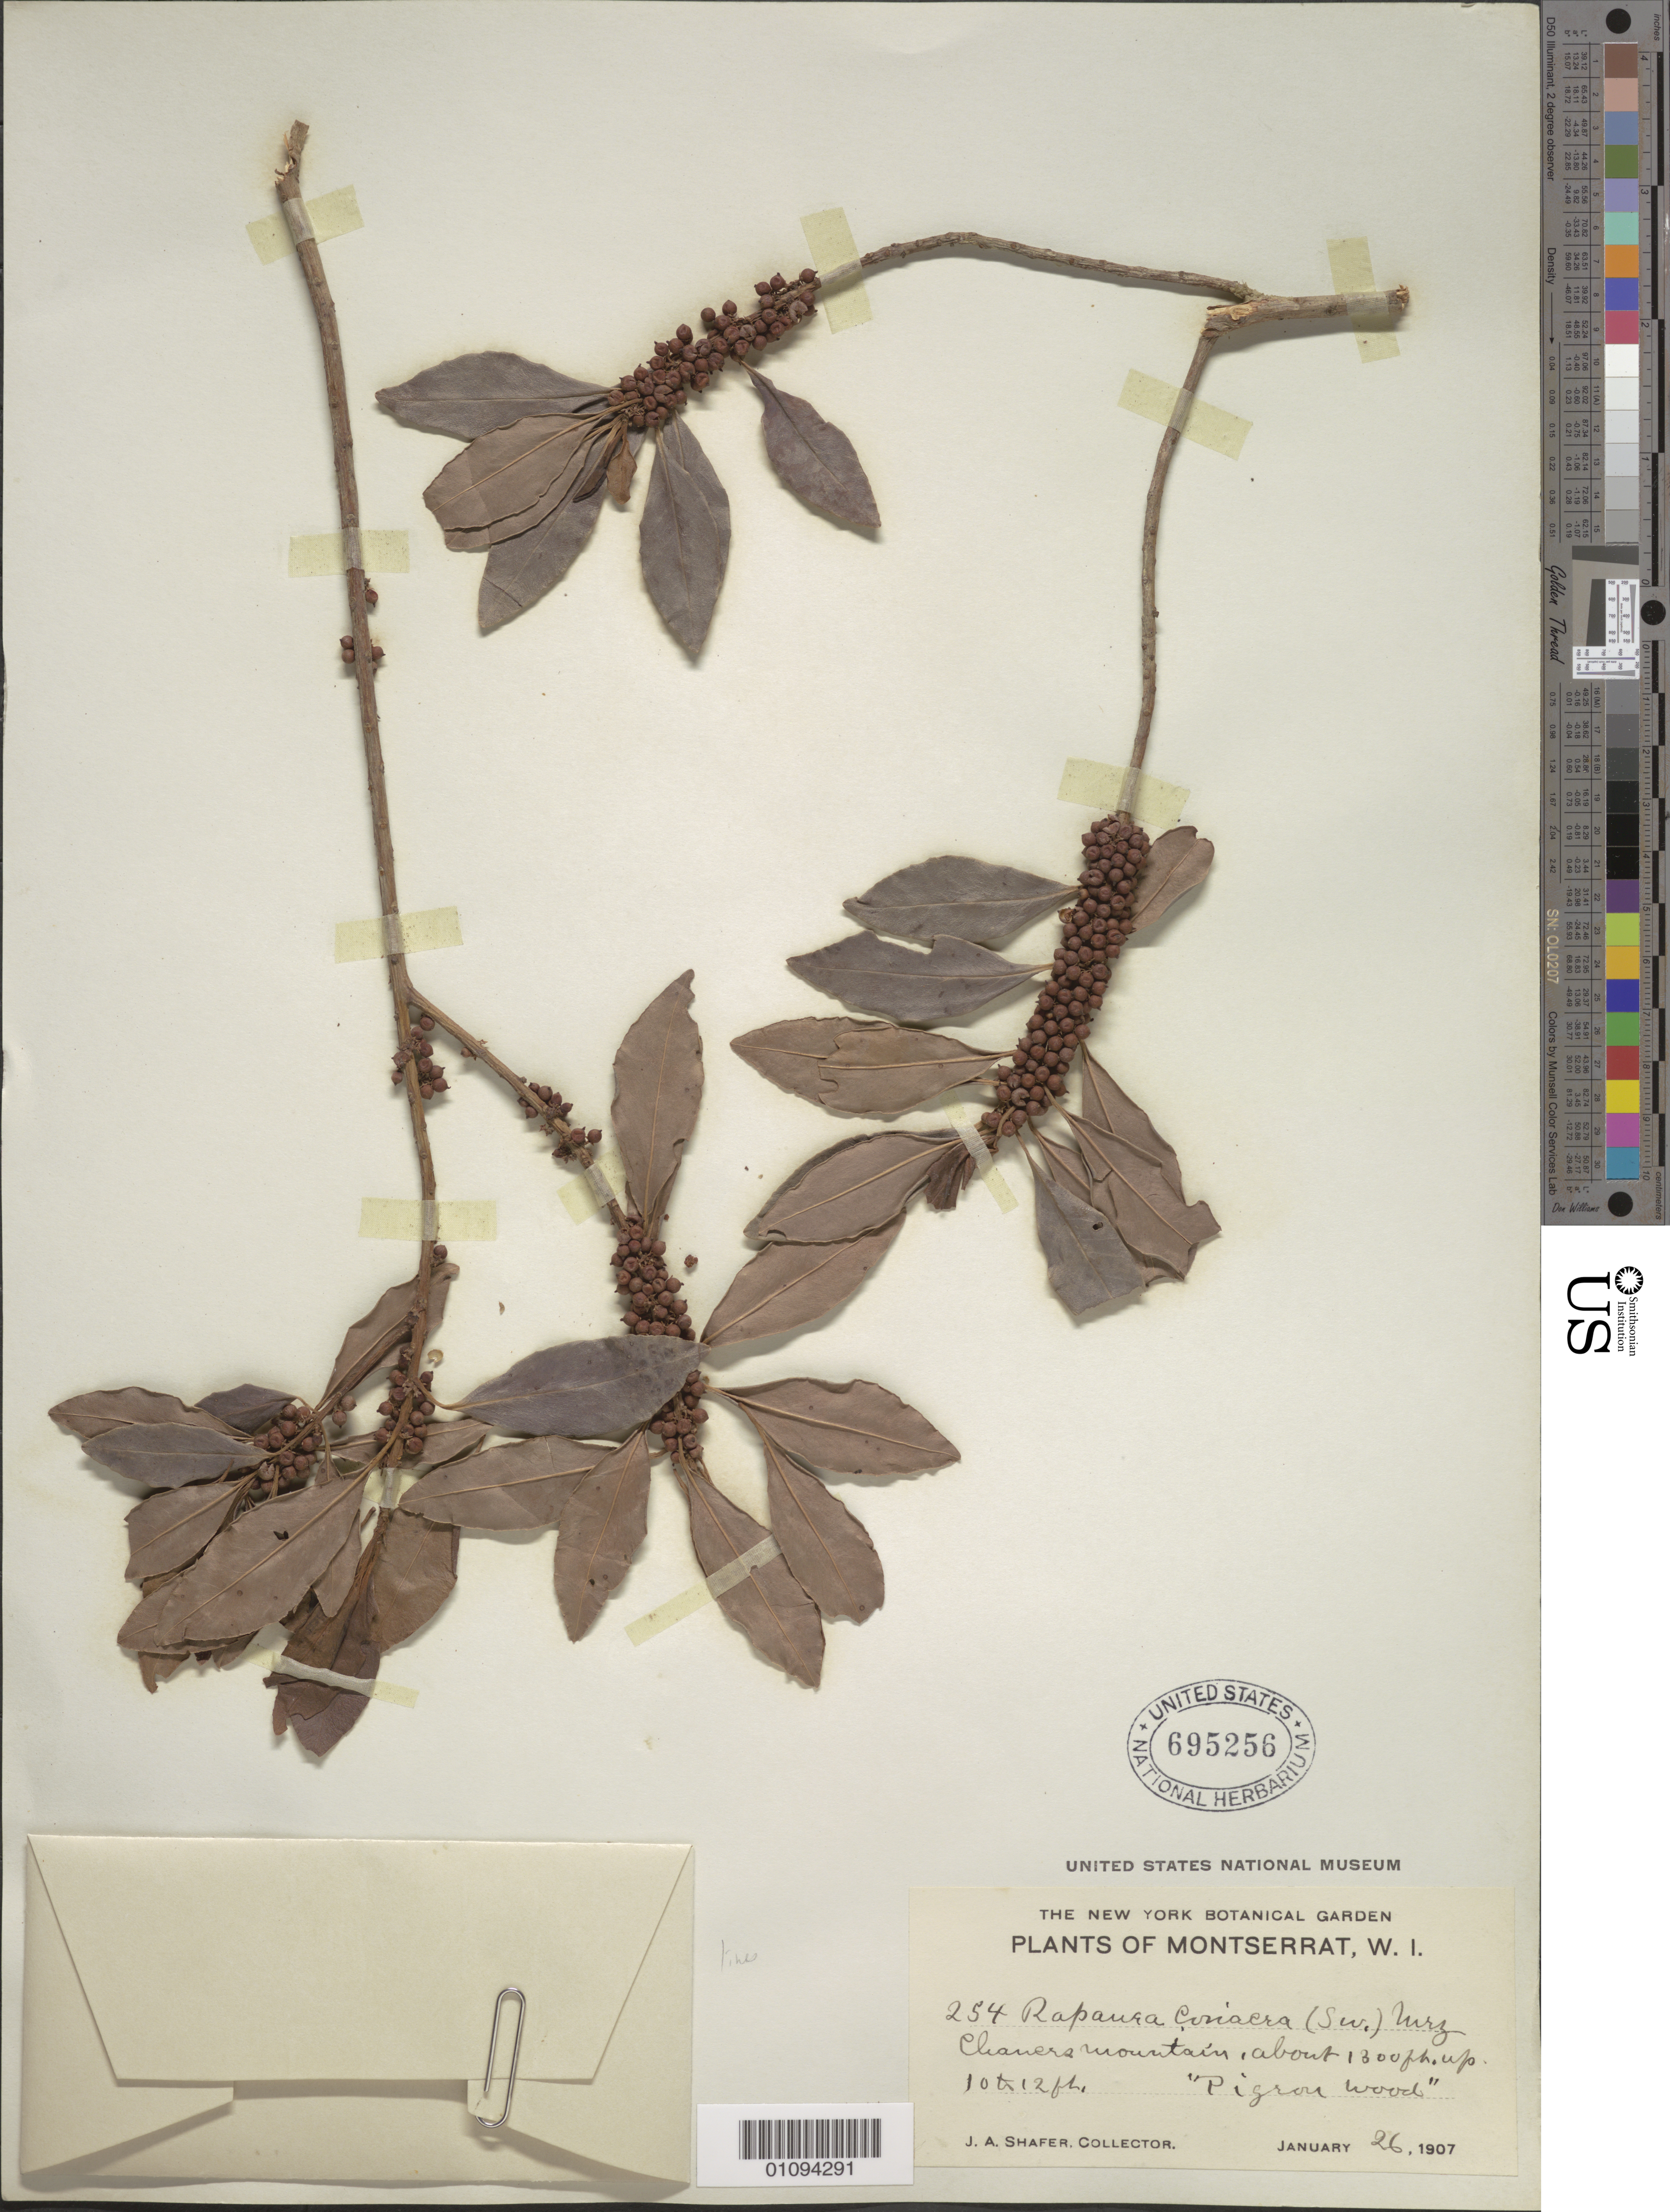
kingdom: Plantae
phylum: Tracheophyta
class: Magnoliopsida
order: Ericales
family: Primulaceae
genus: Myrsine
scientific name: Myrsine coriacea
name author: (Sw.) R. Br. ex Roem. & Schult.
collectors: J. A. Shafer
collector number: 254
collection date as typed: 26 Jan 1907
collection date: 1907-01-26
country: Montserrat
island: Montserrat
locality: Chauers Mountain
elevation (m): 396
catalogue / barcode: US 695256